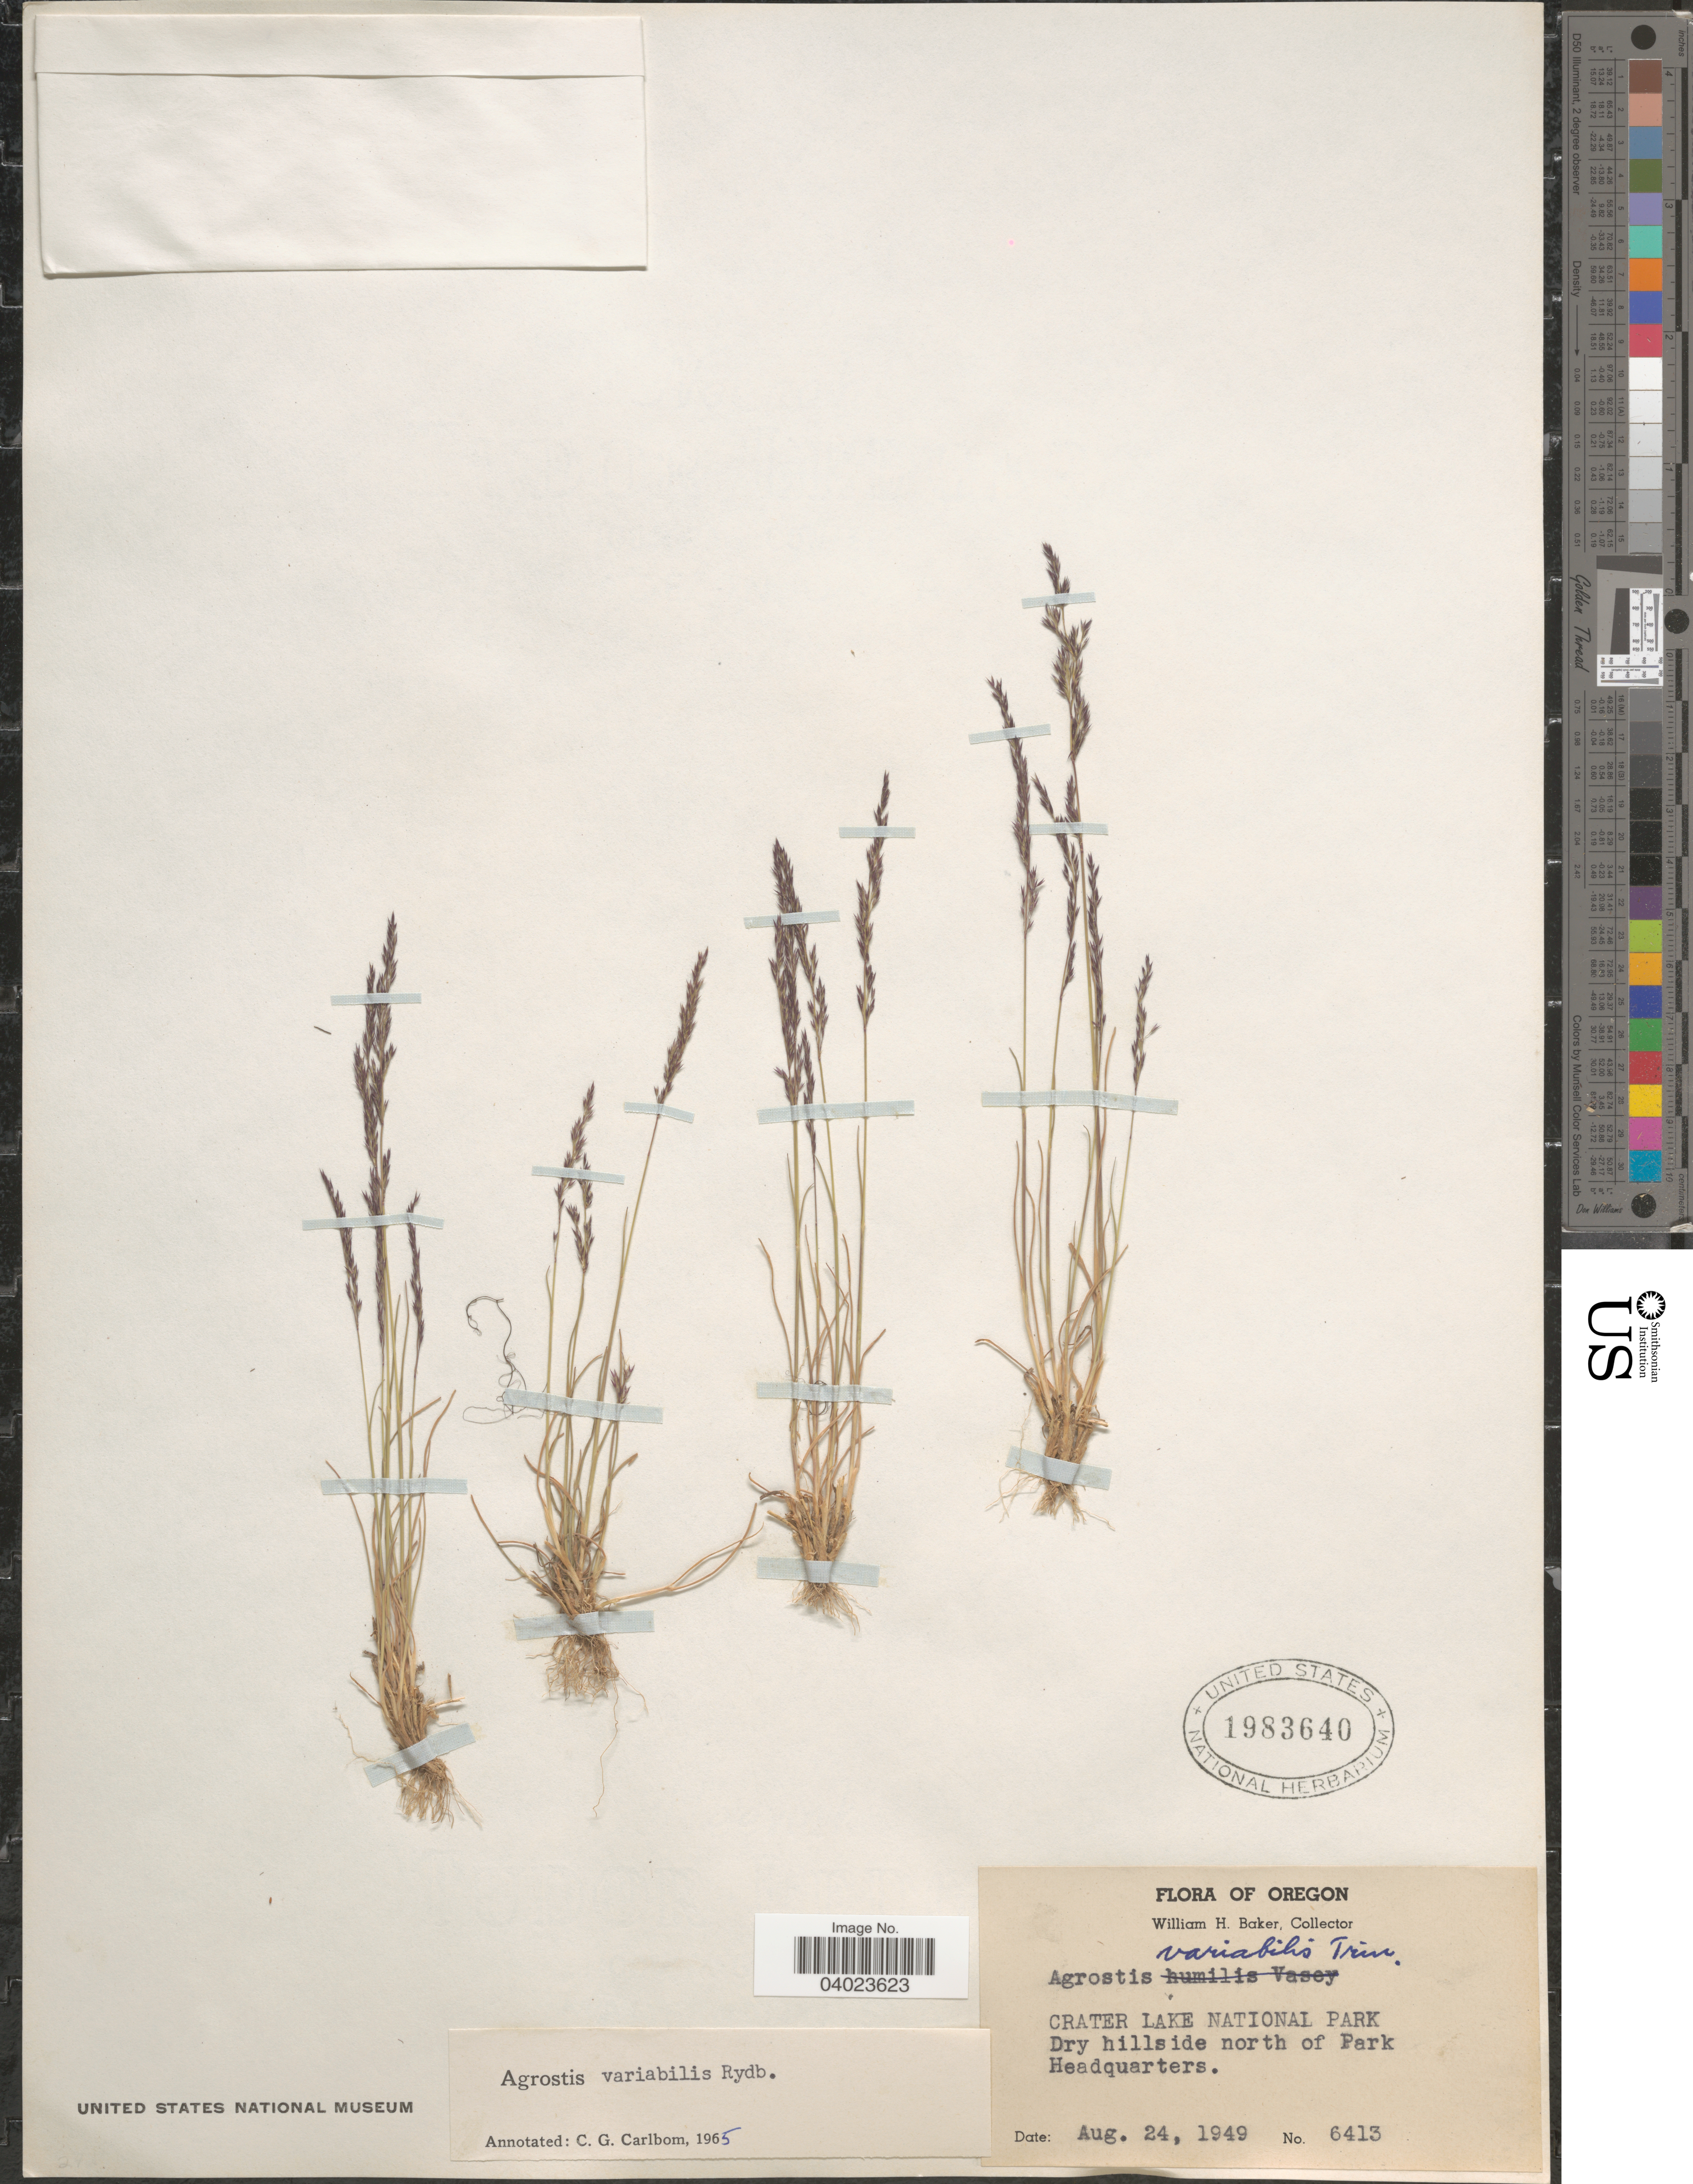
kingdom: Plantae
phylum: Tracheophyta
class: Liliopsida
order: Poales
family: Poaceae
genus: Agrostis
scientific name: Agrostis variabilis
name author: Rydb.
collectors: W. H. Baker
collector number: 6413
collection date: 1949-08-24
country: United States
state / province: Oregon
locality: Crater Lake National Park. Dry hillside north of Park Headquarters.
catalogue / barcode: US 1983640